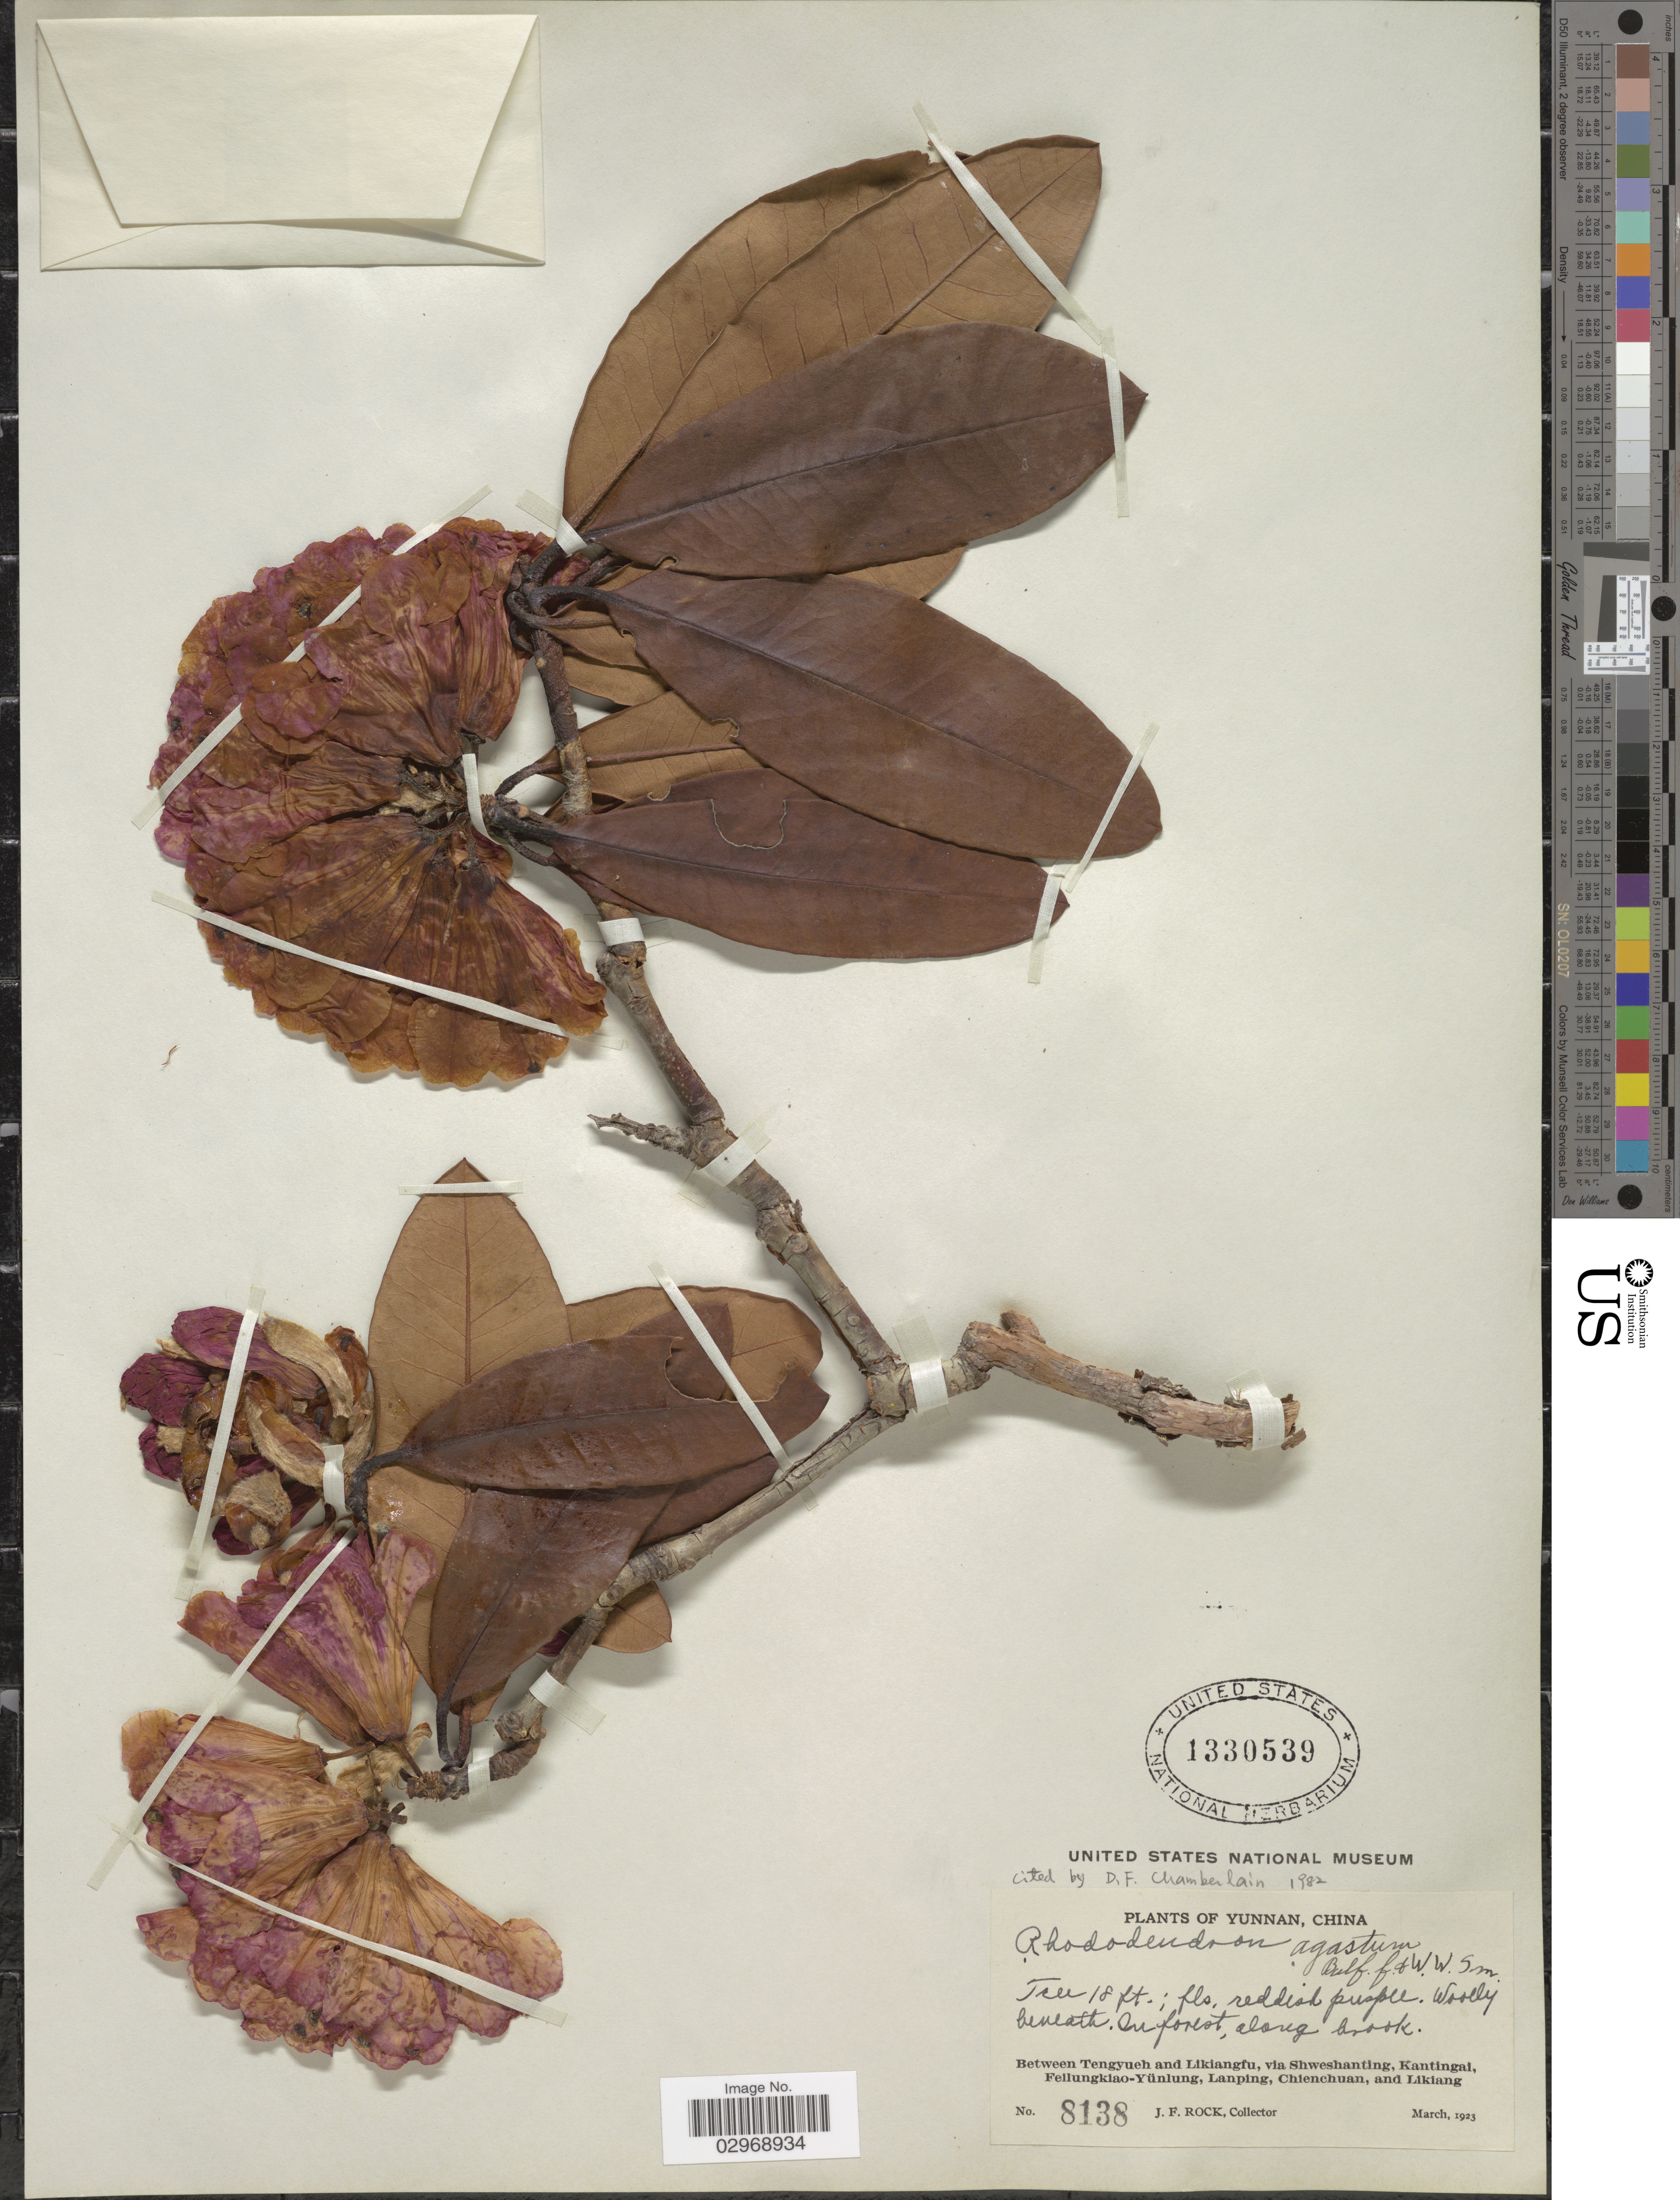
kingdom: Plantae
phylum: Tracheophyta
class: Magnoliopsida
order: Ericales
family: Ericaceae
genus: Rhododendron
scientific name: Rhododendron agastum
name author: Balf. f. & W.W. Sm.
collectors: J. Rock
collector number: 8138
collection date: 1923-03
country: China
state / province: Yunnan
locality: Between Tengyueh and Likiangfu, via Shweshanting, Kantingi, Feilungkiao-Yünlung, Lanping, Chienchuan, and Likiang.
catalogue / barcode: US 1330539